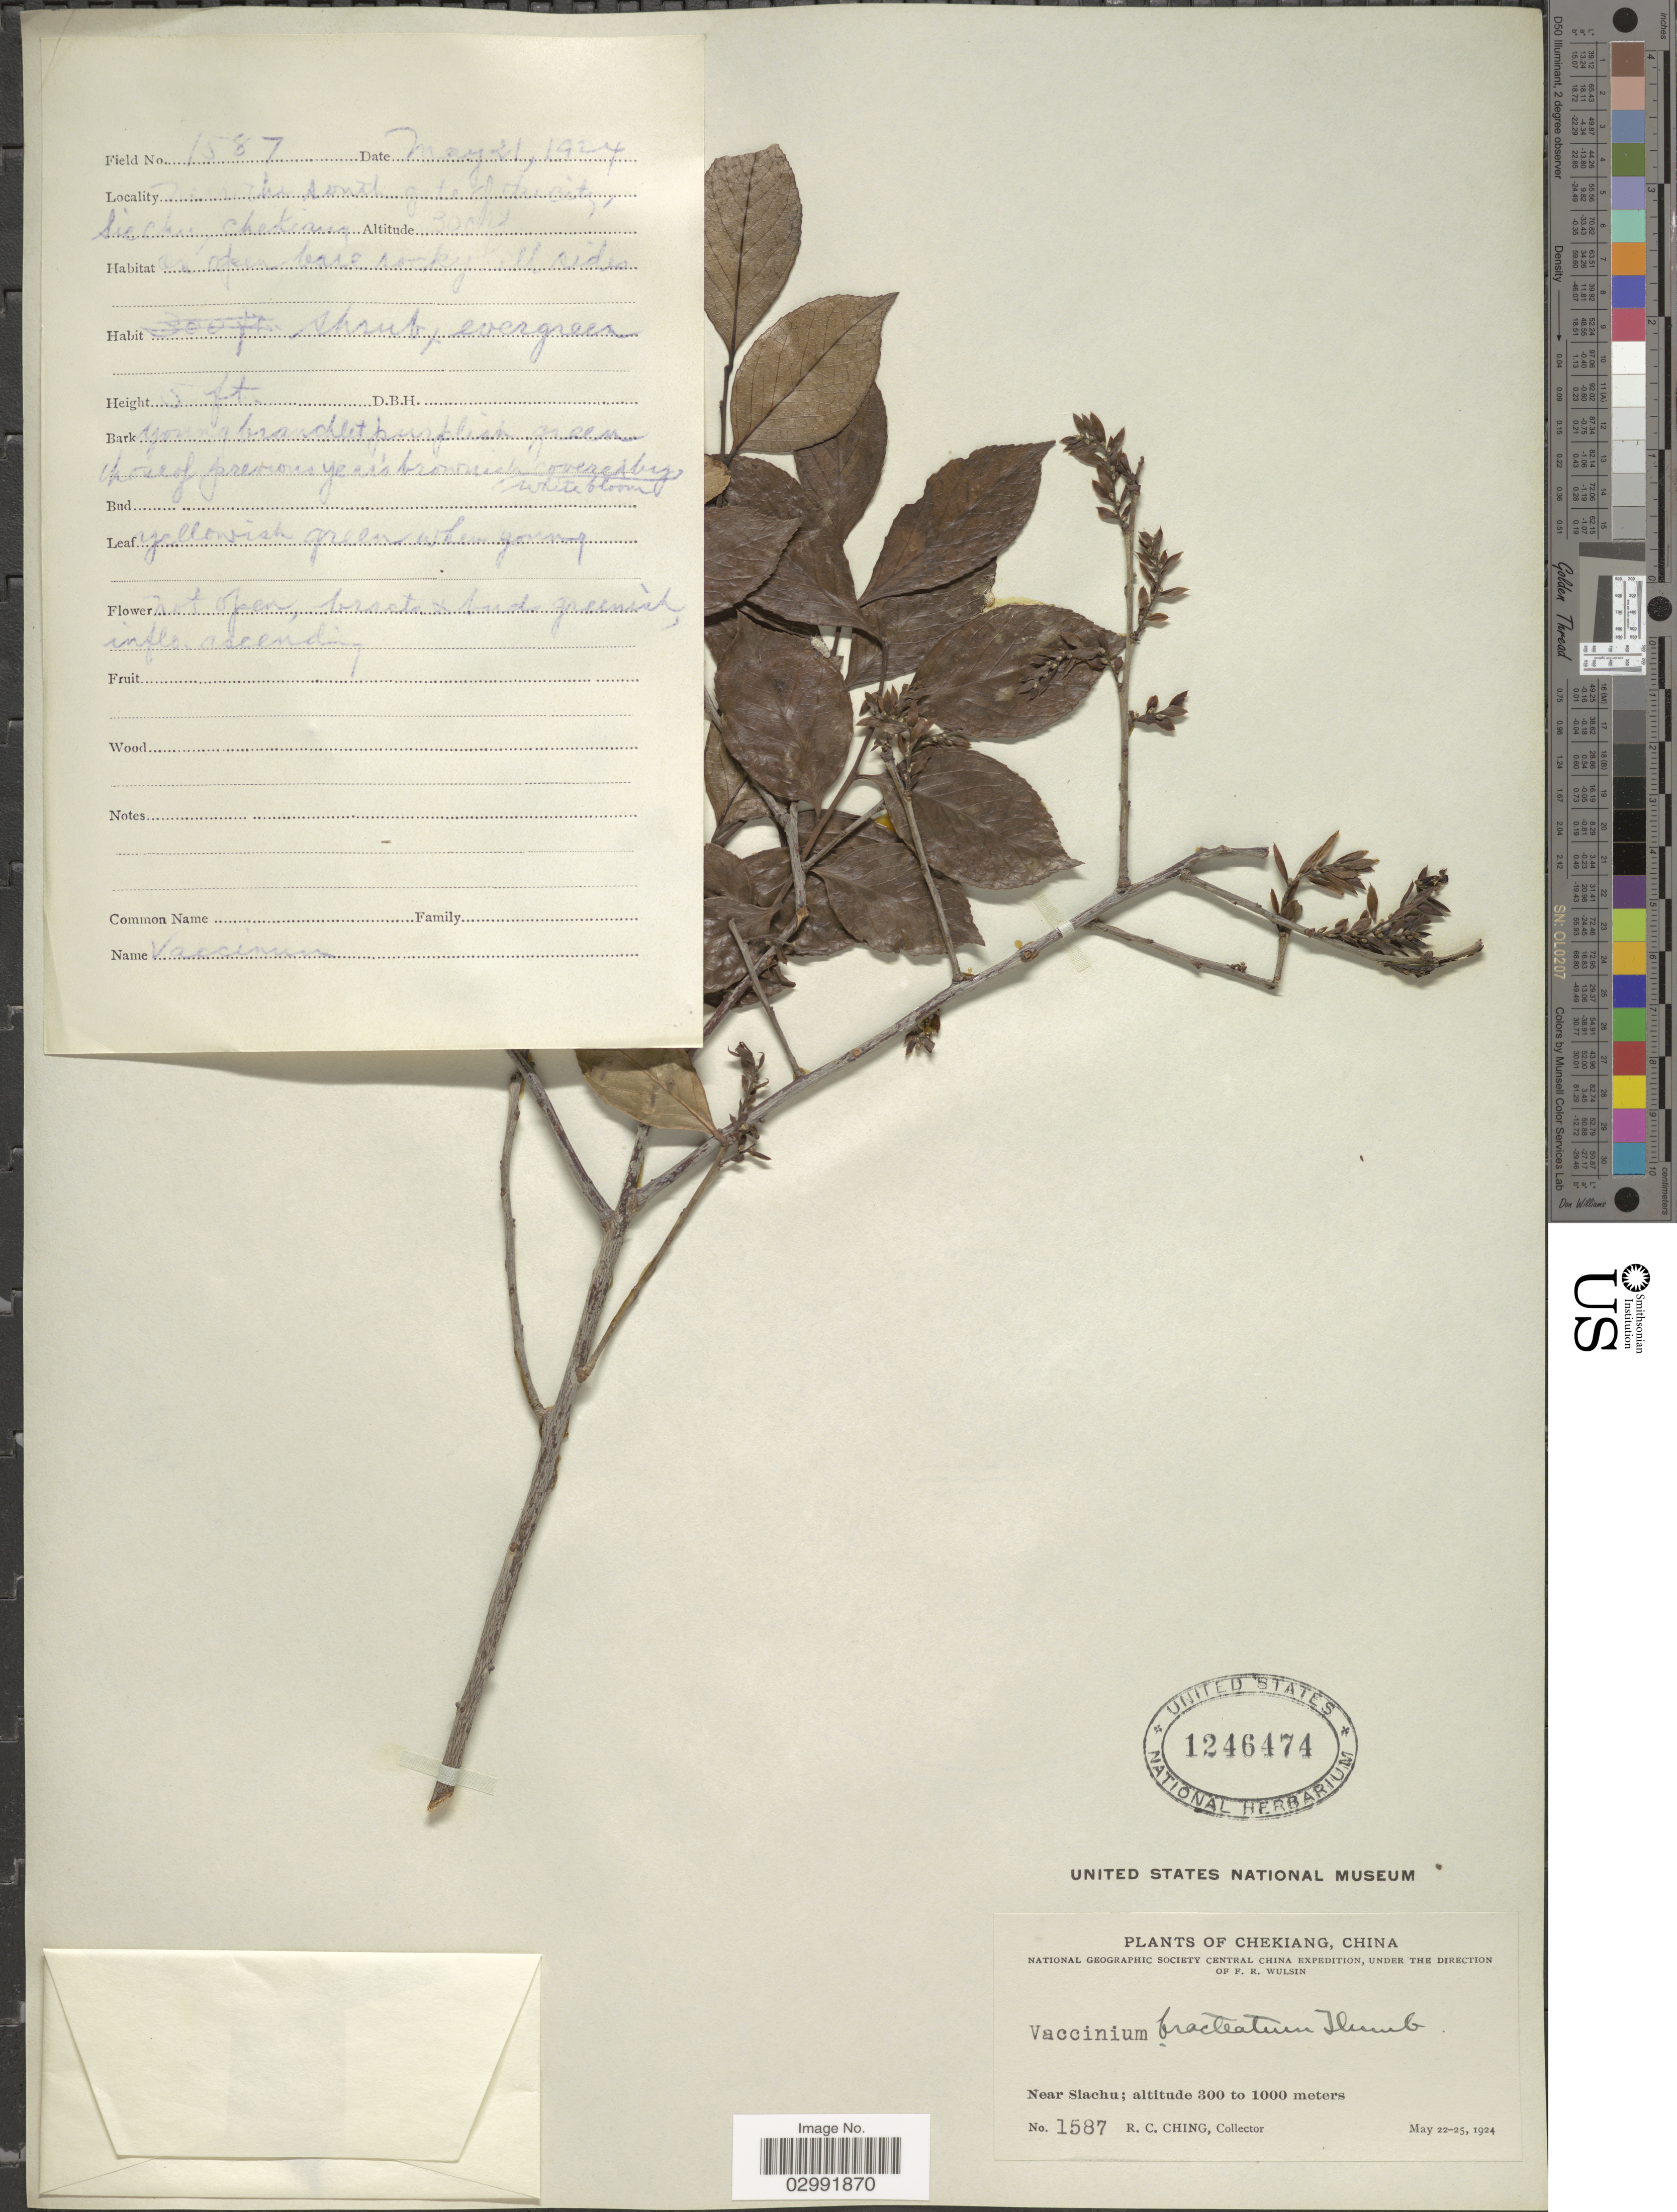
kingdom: Plantae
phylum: Tracheophyta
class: Magnoliopsida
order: Ericales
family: Ericaceae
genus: Vaccinium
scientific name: Vaccinium bracteatum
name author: Thunb.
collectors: R. C. Ching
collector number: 1587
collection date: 1924-05-21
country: China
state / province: Zhejiang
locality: Chekiang. Near Siachu.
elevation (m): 91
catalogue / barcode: US 1246474